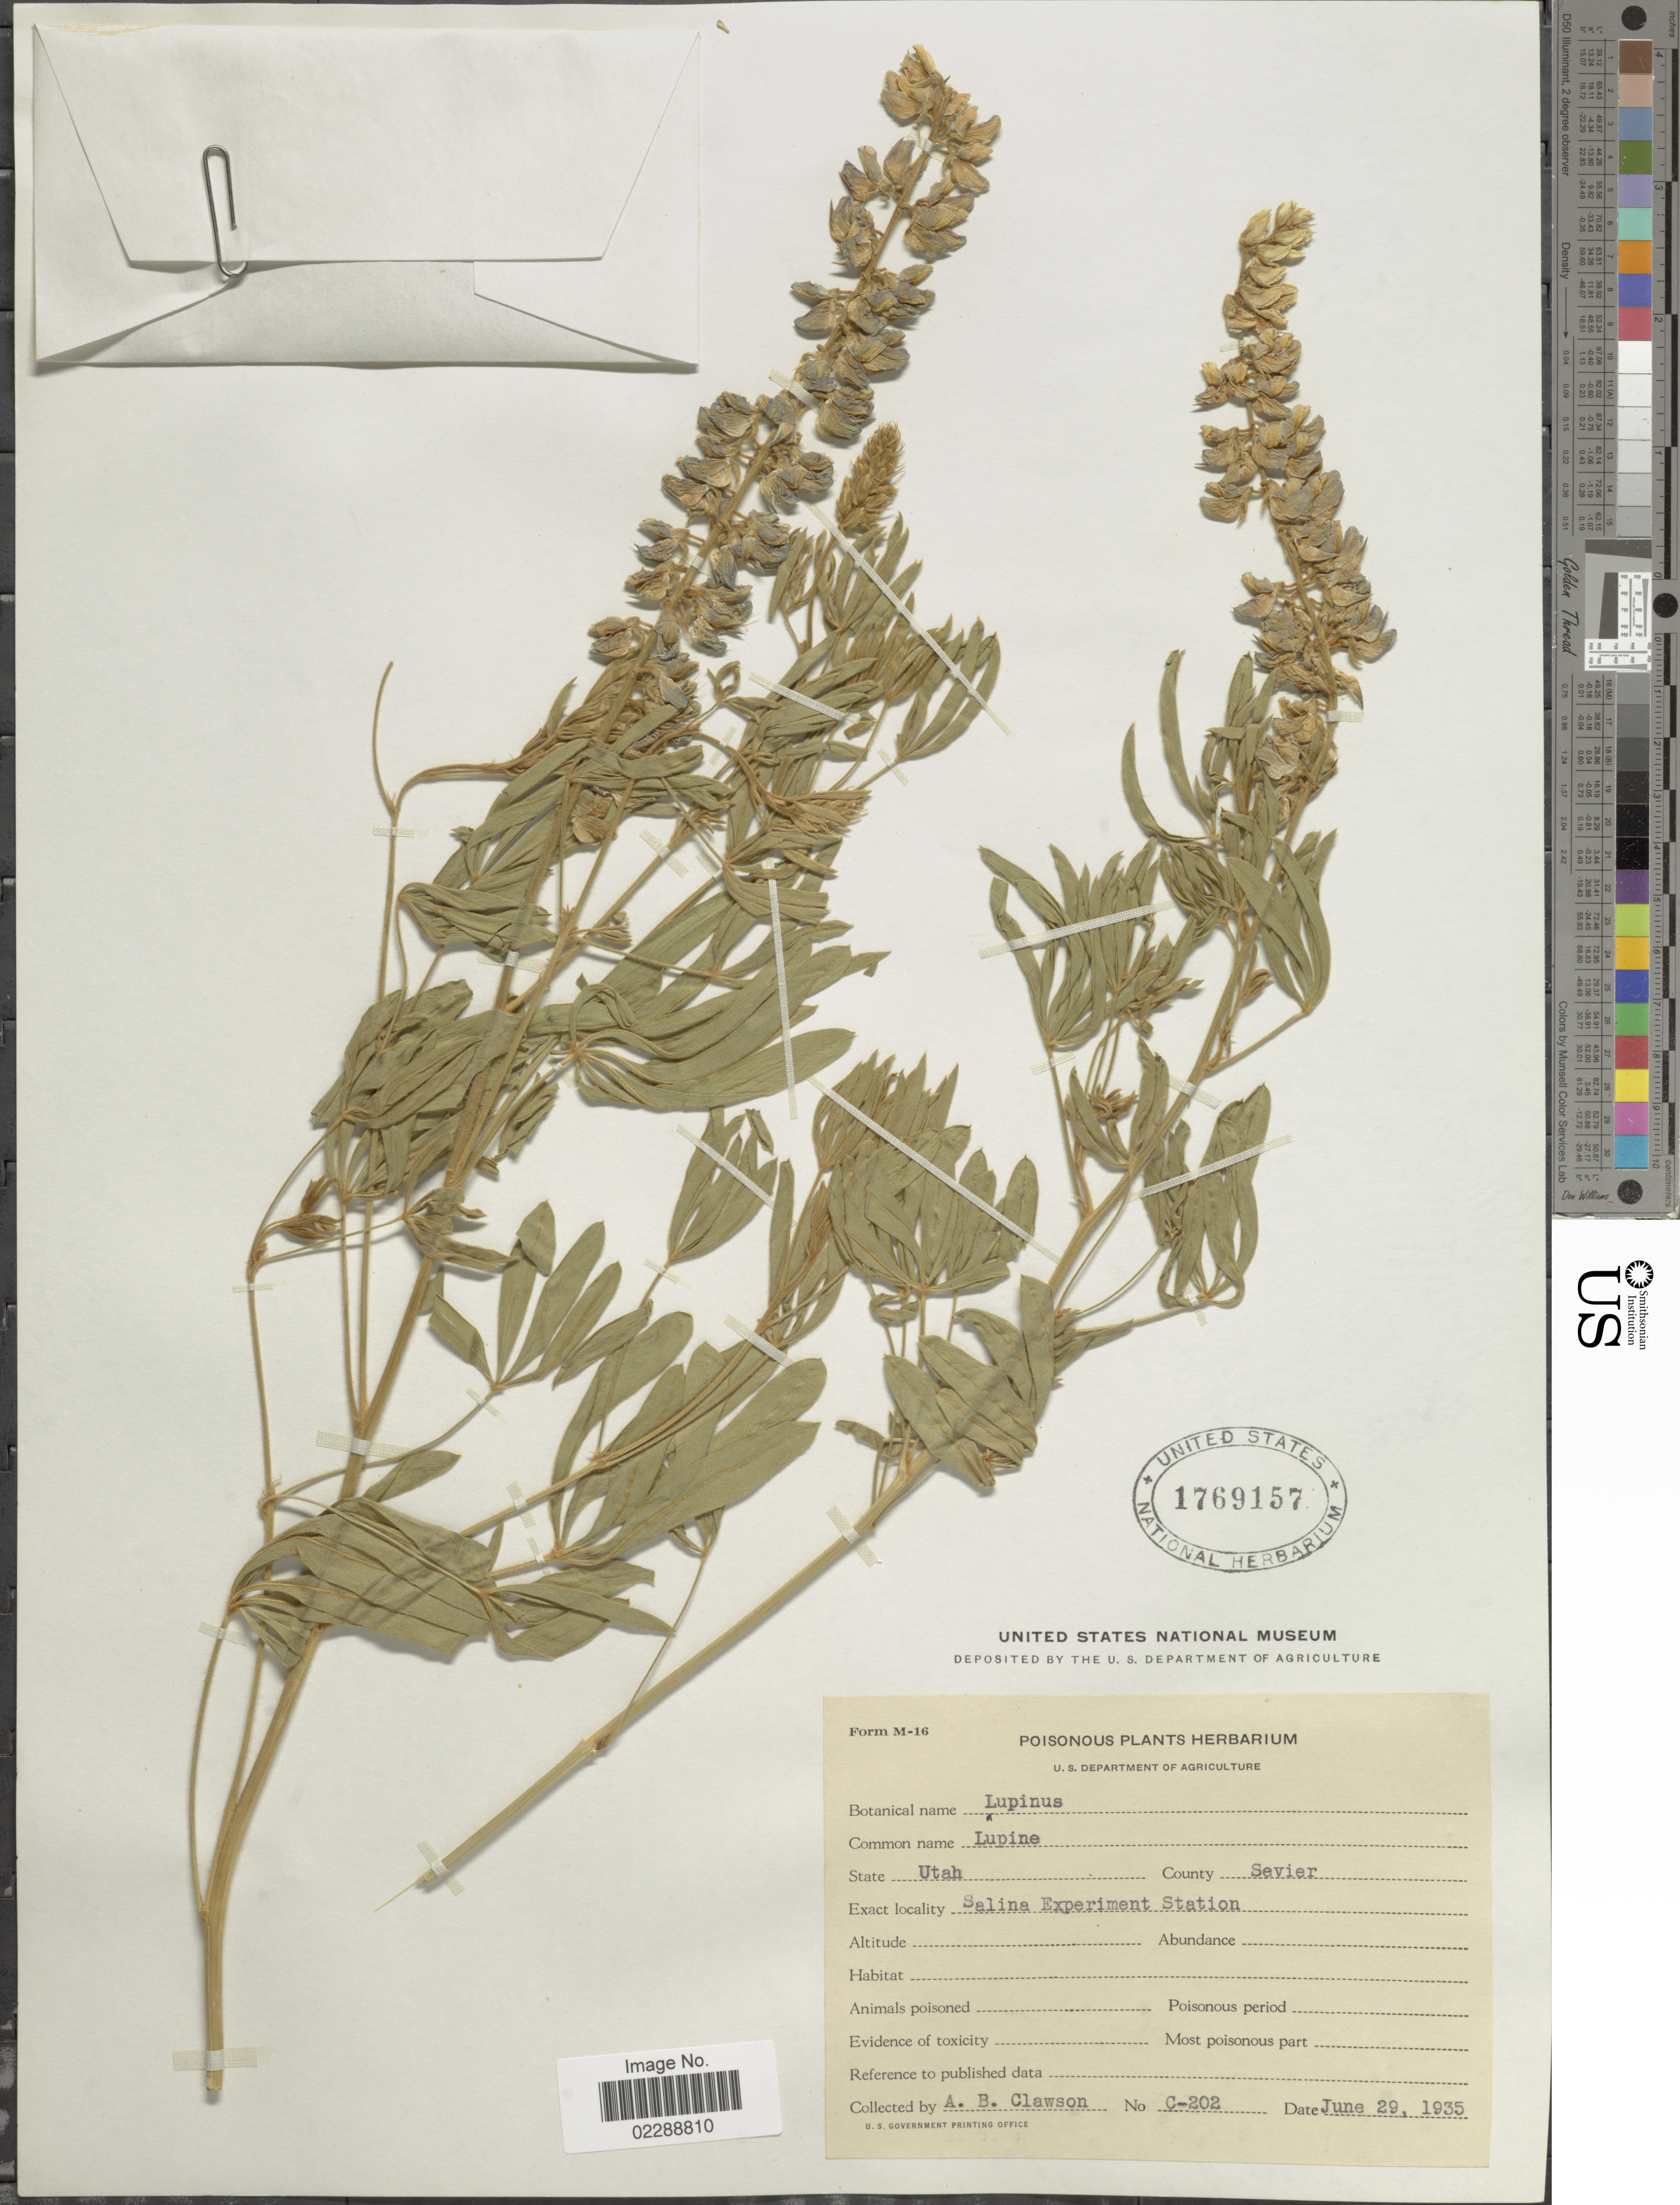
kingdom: Plantae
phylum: Tracheophyta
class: Magnoliopsida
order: Fabales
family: Fabaceae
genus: Lupinus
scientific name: Lupinus sp.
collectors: A. Clawson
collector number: C-202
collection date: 1935-06-29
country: United States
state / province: Utah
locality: State Utah, County Sevier, Salina Experiment Station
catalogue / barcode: US 1769157